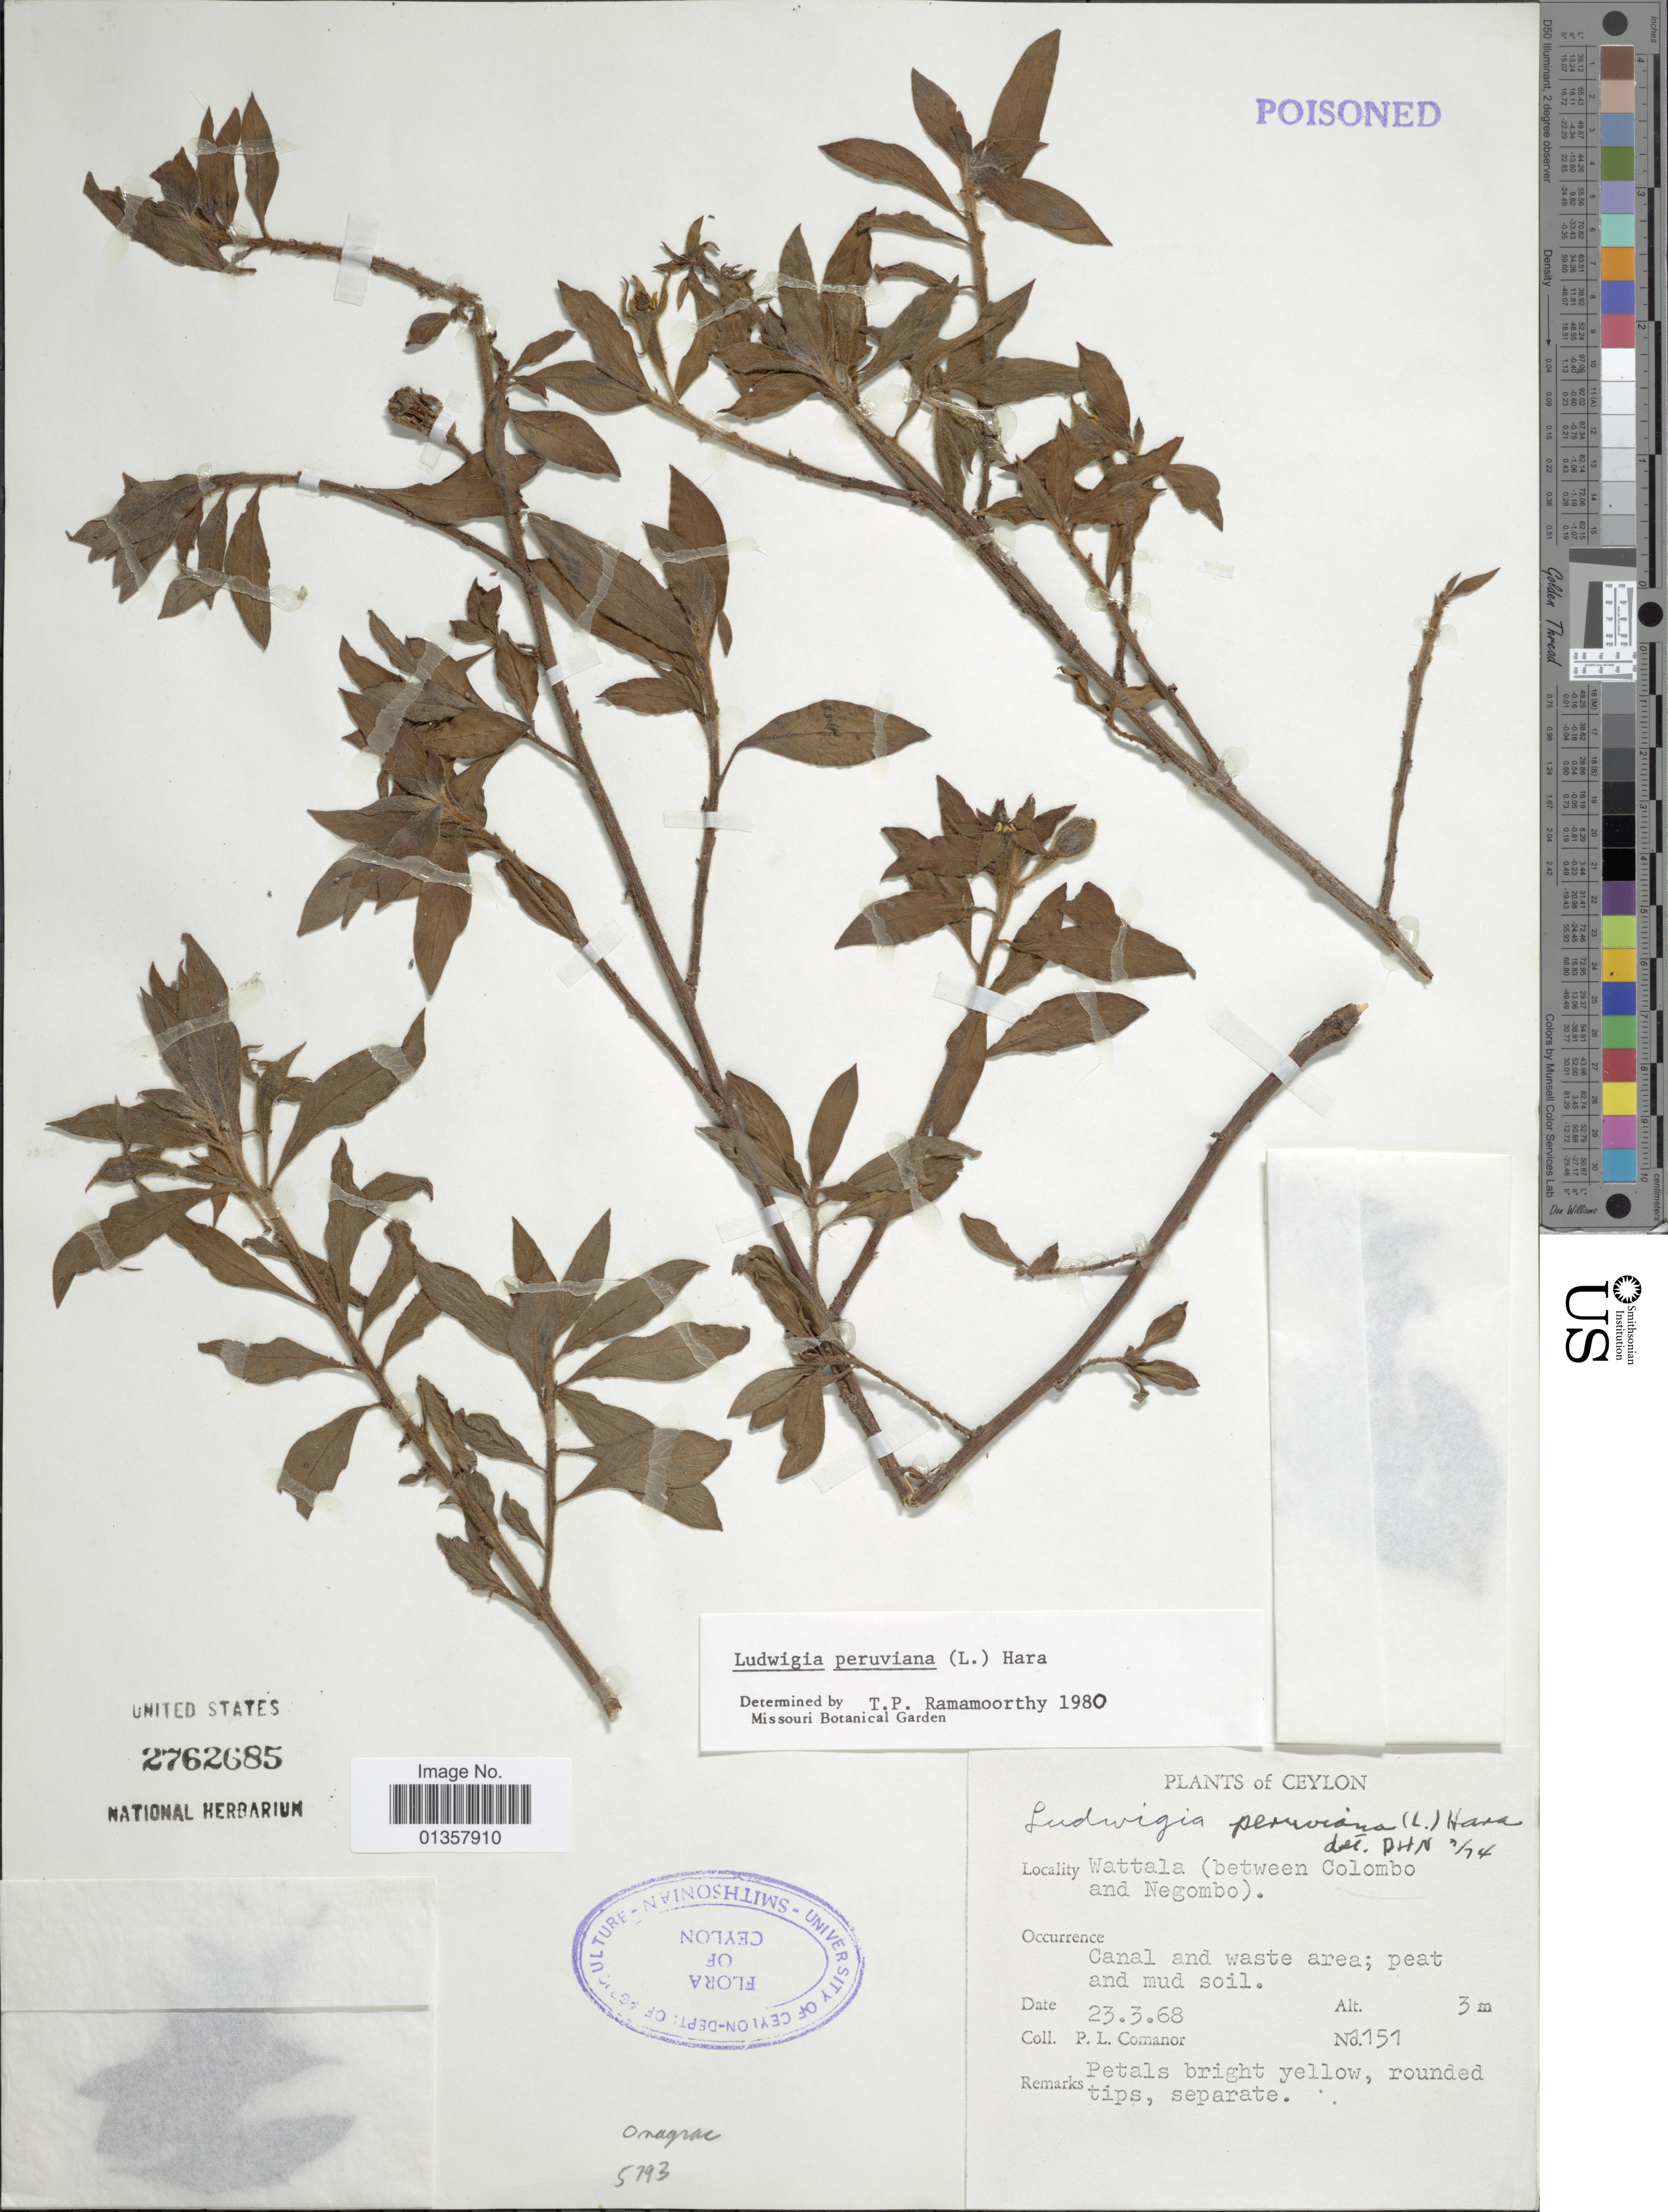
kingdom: Plantae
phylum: Tracheophyta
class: Magnoliopsida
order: Myrtales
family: Onagraceae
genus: Ludwigia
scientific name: Ludwigia peruviana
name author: (L.) H. Hara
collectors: P. Comanor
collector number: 151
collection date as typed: Transcribed d/m/y: 23/3/68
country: Sri Lanka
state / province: Western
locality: Ceylon. Wattala (between Colombo and Negombo). Canal and waste area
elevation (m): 3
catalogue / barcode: US 2762685